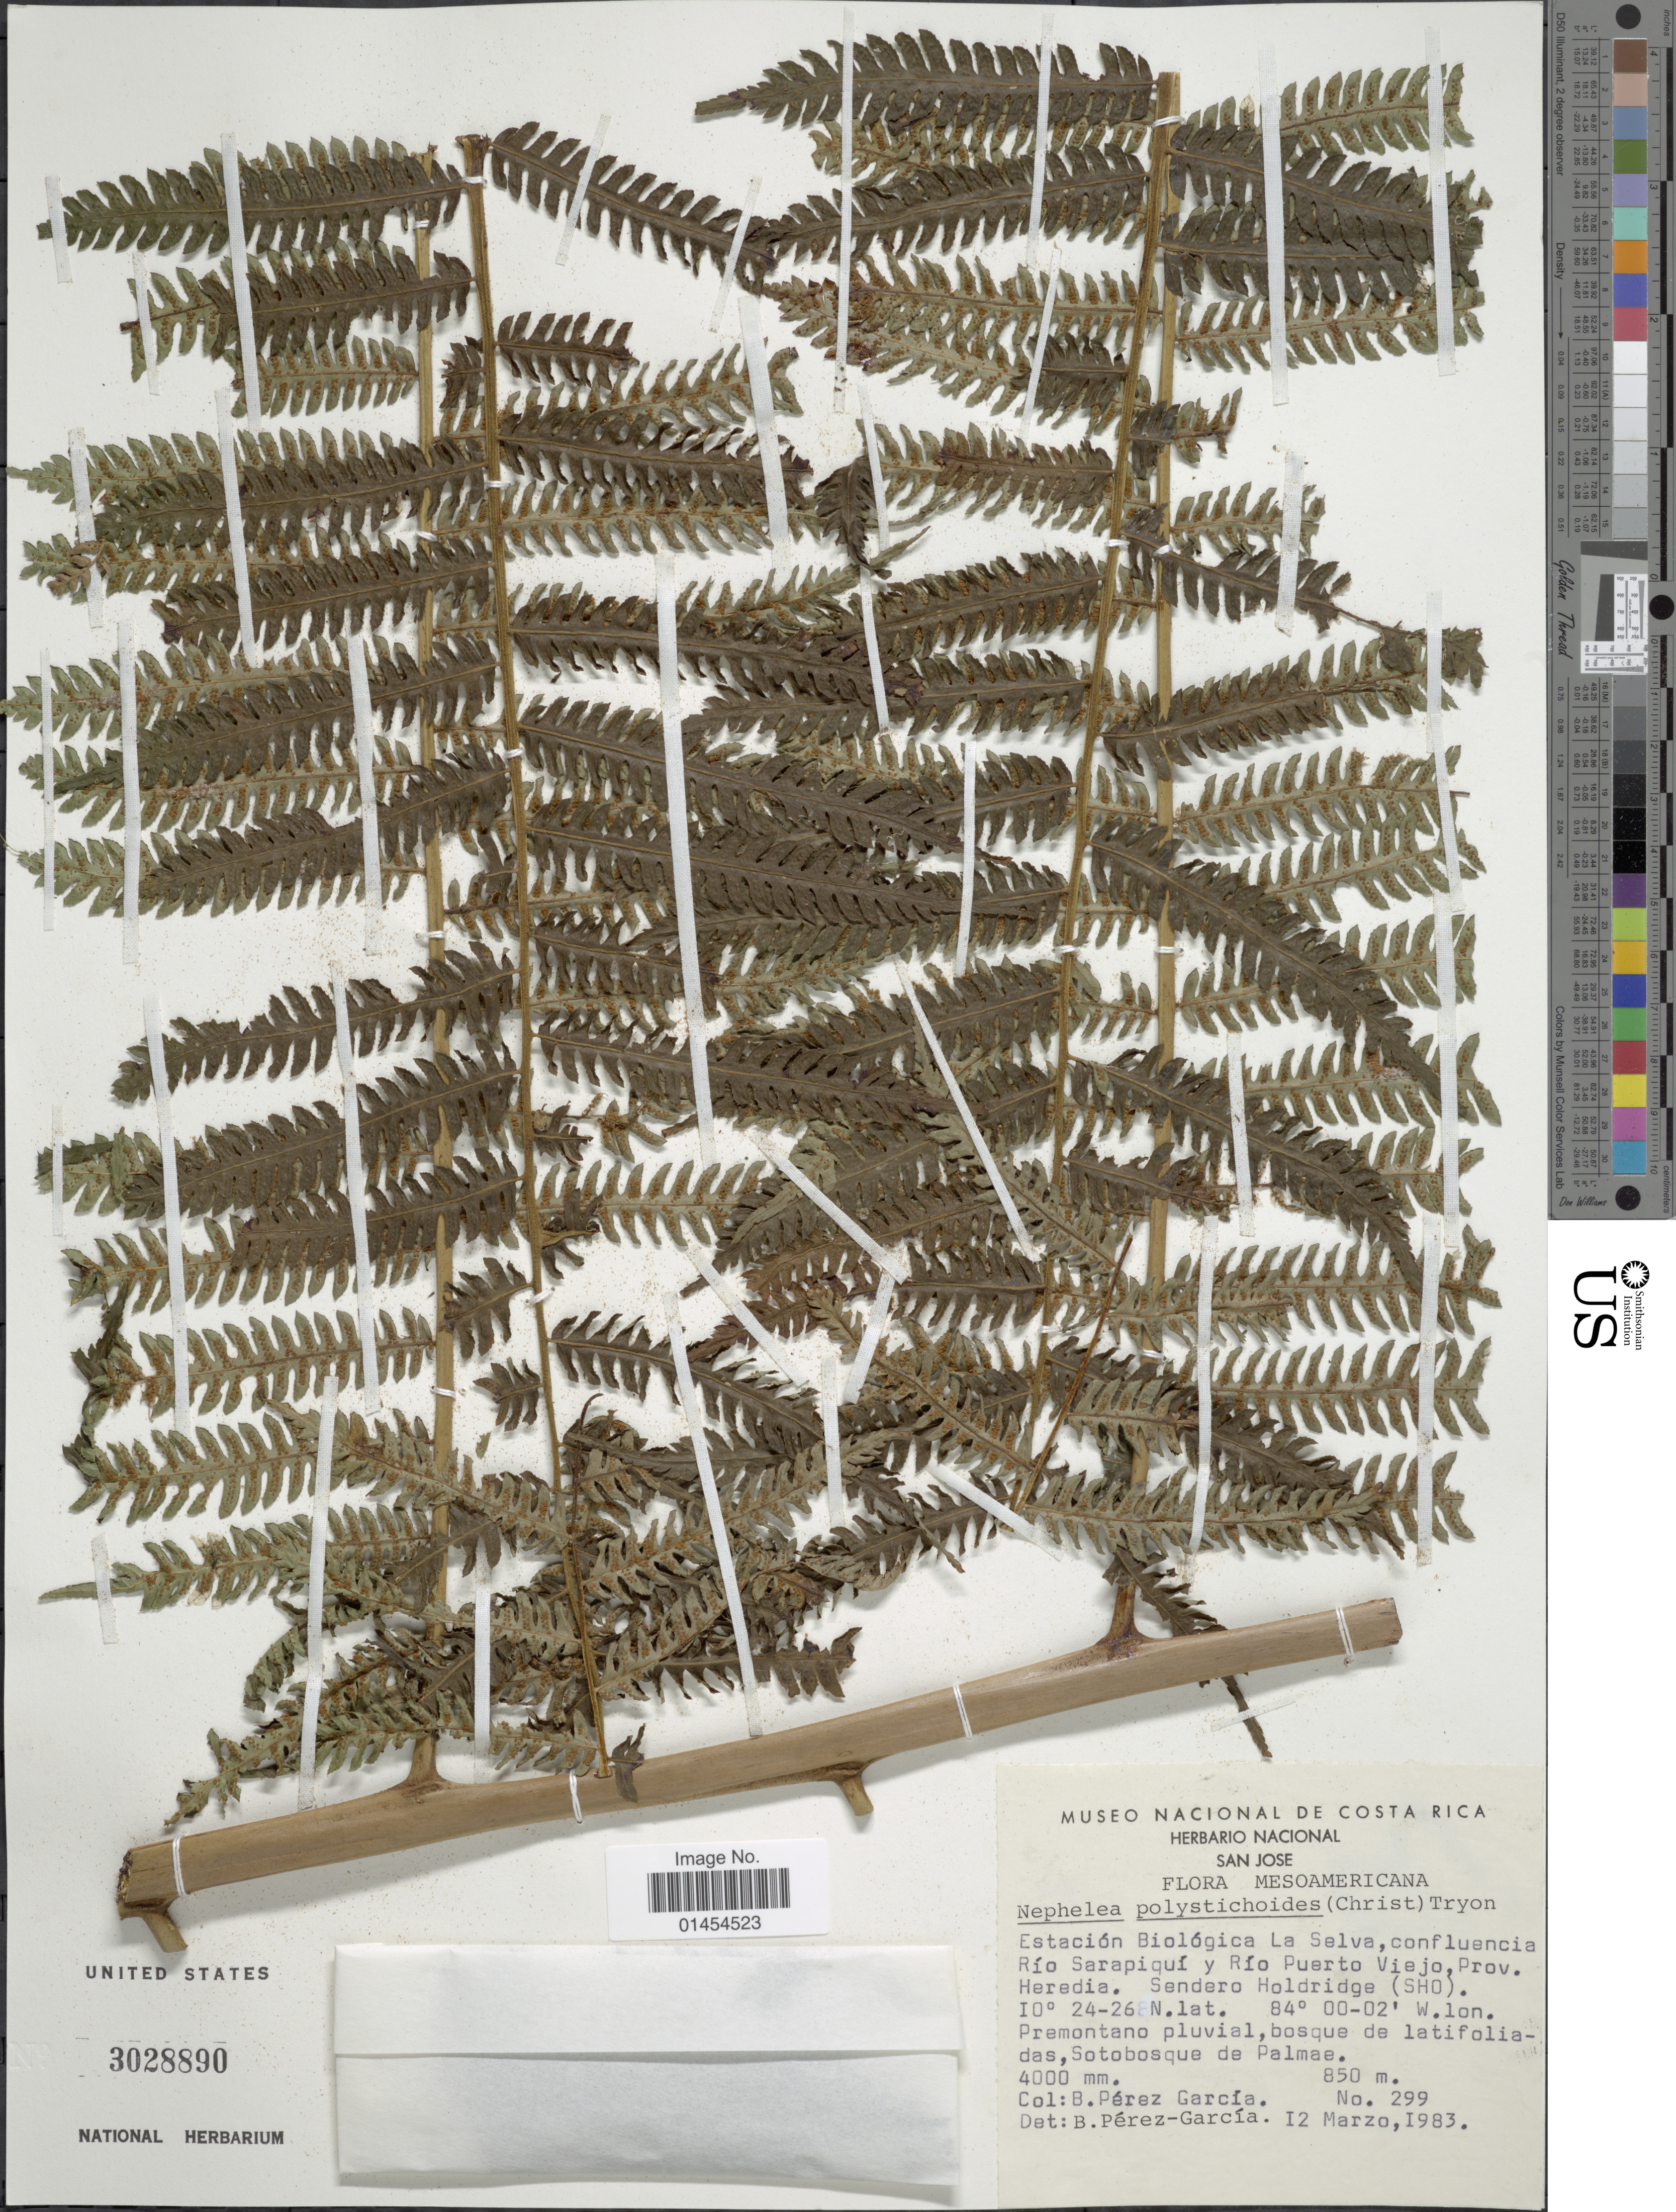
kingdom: Plantae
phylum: Tracheophyta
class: Polypodiopsida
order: Cyatheales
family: Cyatheaceae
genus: Alsophila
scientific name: Alsophila polystichoides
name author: Christ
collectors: B. Perez G.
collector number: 299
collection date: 1983-03-12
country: Costa Rica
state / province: Heredia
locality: Mesoamericana. Estación Biológica La Selva, confluencia Río Sarapiquí y Río Puerto Viejo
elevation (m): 850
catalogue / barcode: US 3028890